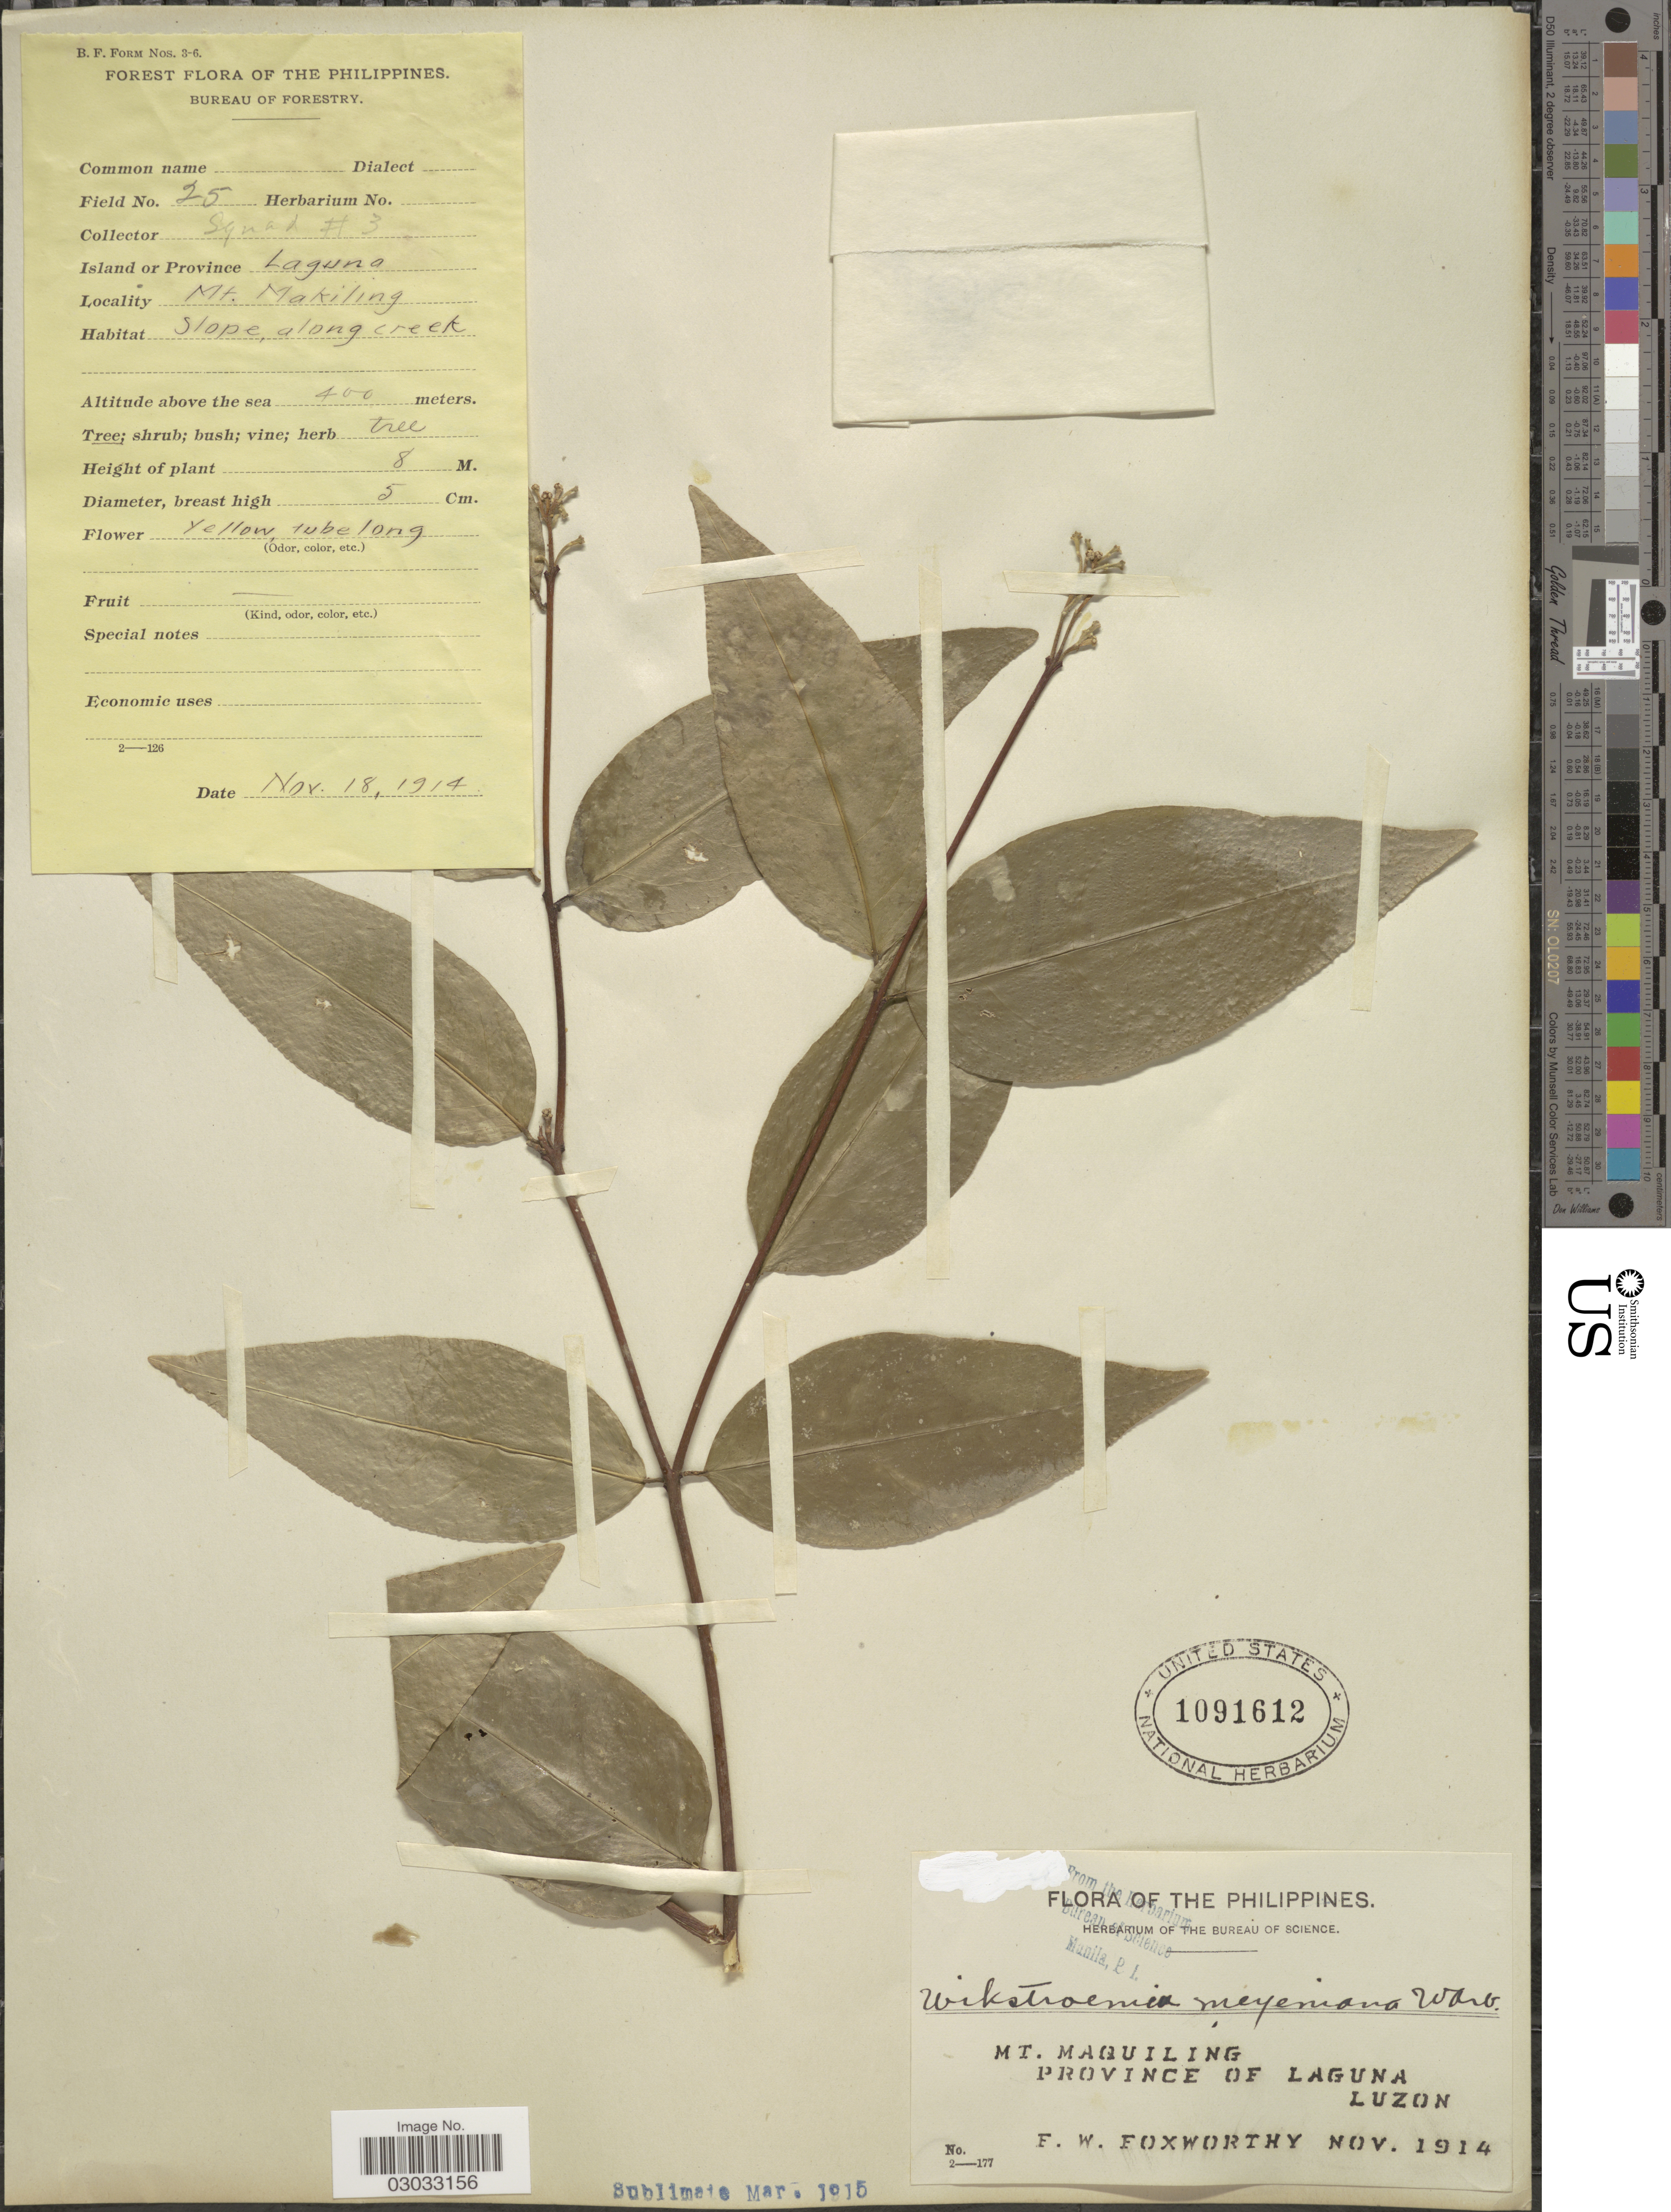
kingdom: Plantae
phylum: Tracheophyta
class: Magnoliopsida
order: Malvales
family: Thymelaeaceae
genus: Wikstroemia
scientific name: Wikstroemia meyeniana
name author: Warb.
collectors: F. W. Foxworthy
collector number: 25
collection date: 1914-11-18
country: Philippines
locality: Mt. Maquiling, Province of Laguna, Luzon, Mt. Makiling.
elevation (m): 400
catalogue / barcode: US 1091612